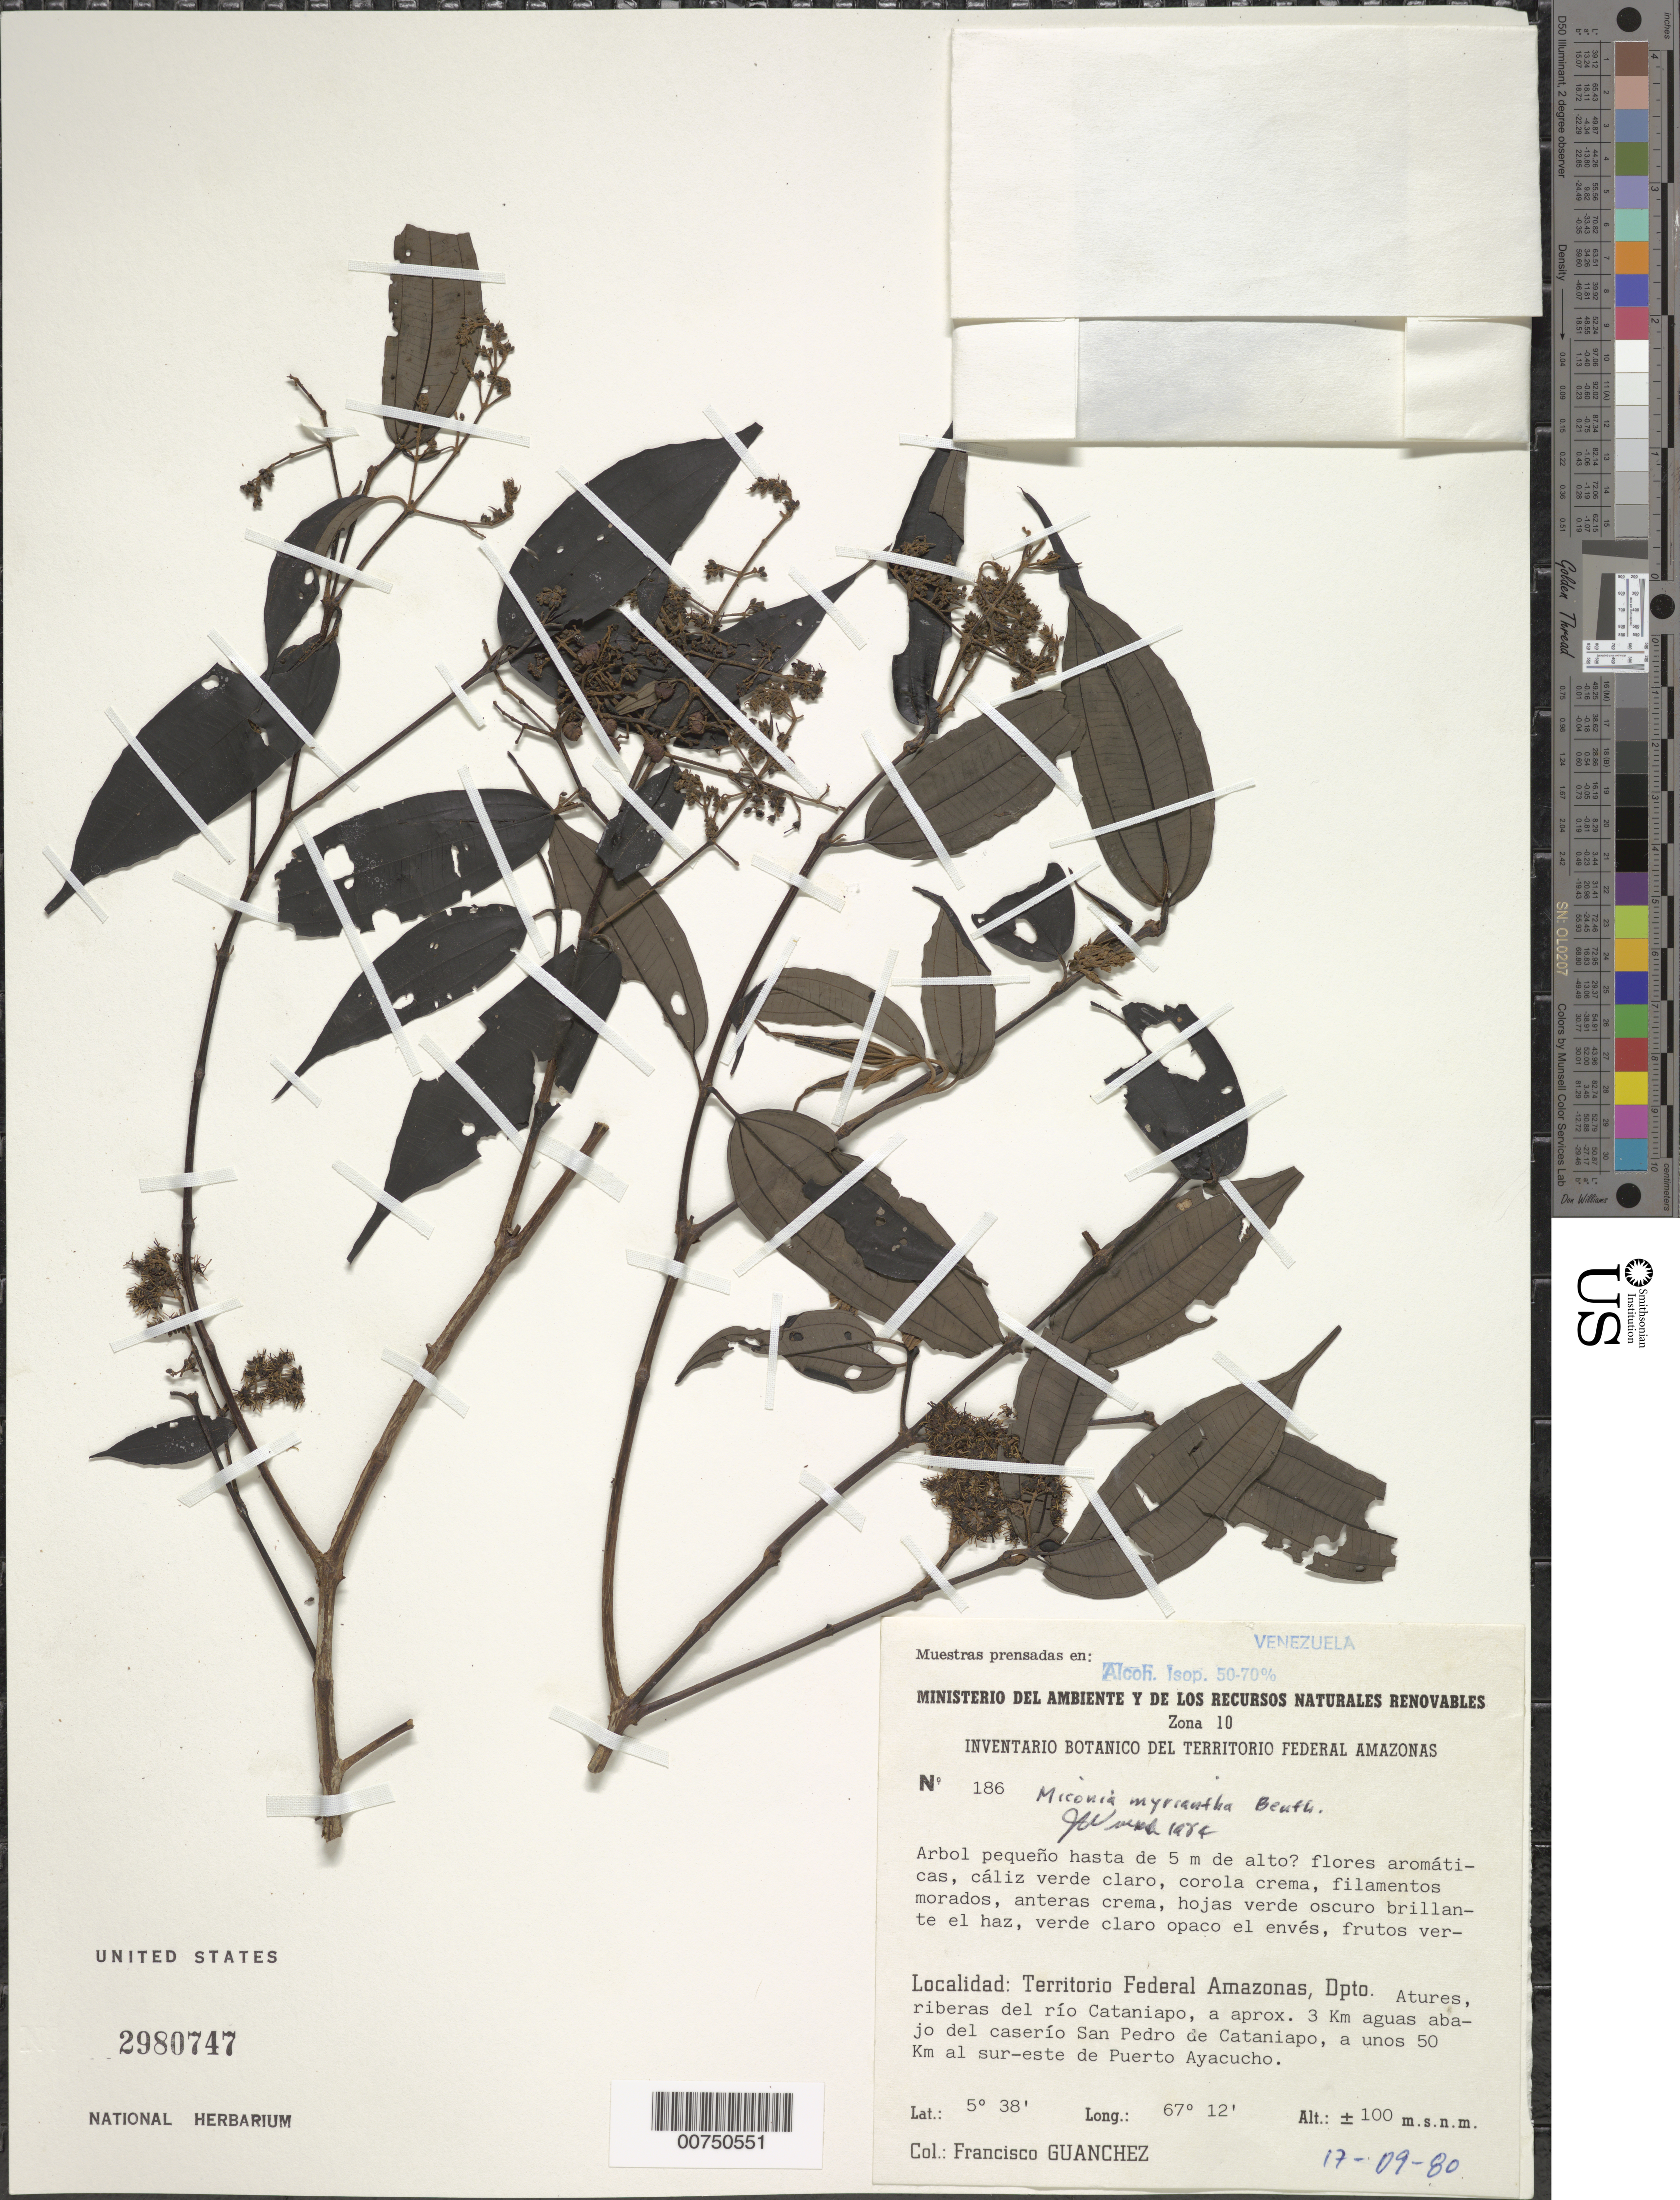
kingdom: Plantae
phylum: Tracheophyta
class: Magnoliopsida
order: Myrtales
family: Melastomataceae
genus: Miconia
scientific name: Miconia myriantha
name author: Benth.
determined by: Wurdack, John J., (US), US (UNITED STATES)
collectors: F. Guánchez M.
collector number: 186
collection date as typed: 17-Sep-80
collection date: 1980-09-17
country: Venezuela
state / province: Amazonas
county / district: Atures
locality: Río Cataniapo, a aprox 3km aguas abajo del caserío San Pedro de Cataniapo, a unos 50 km al SE de Puerto Ayacucho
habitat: Riberas del rio, aguas abajo del caserio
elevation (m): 100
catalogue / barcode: US 2980747